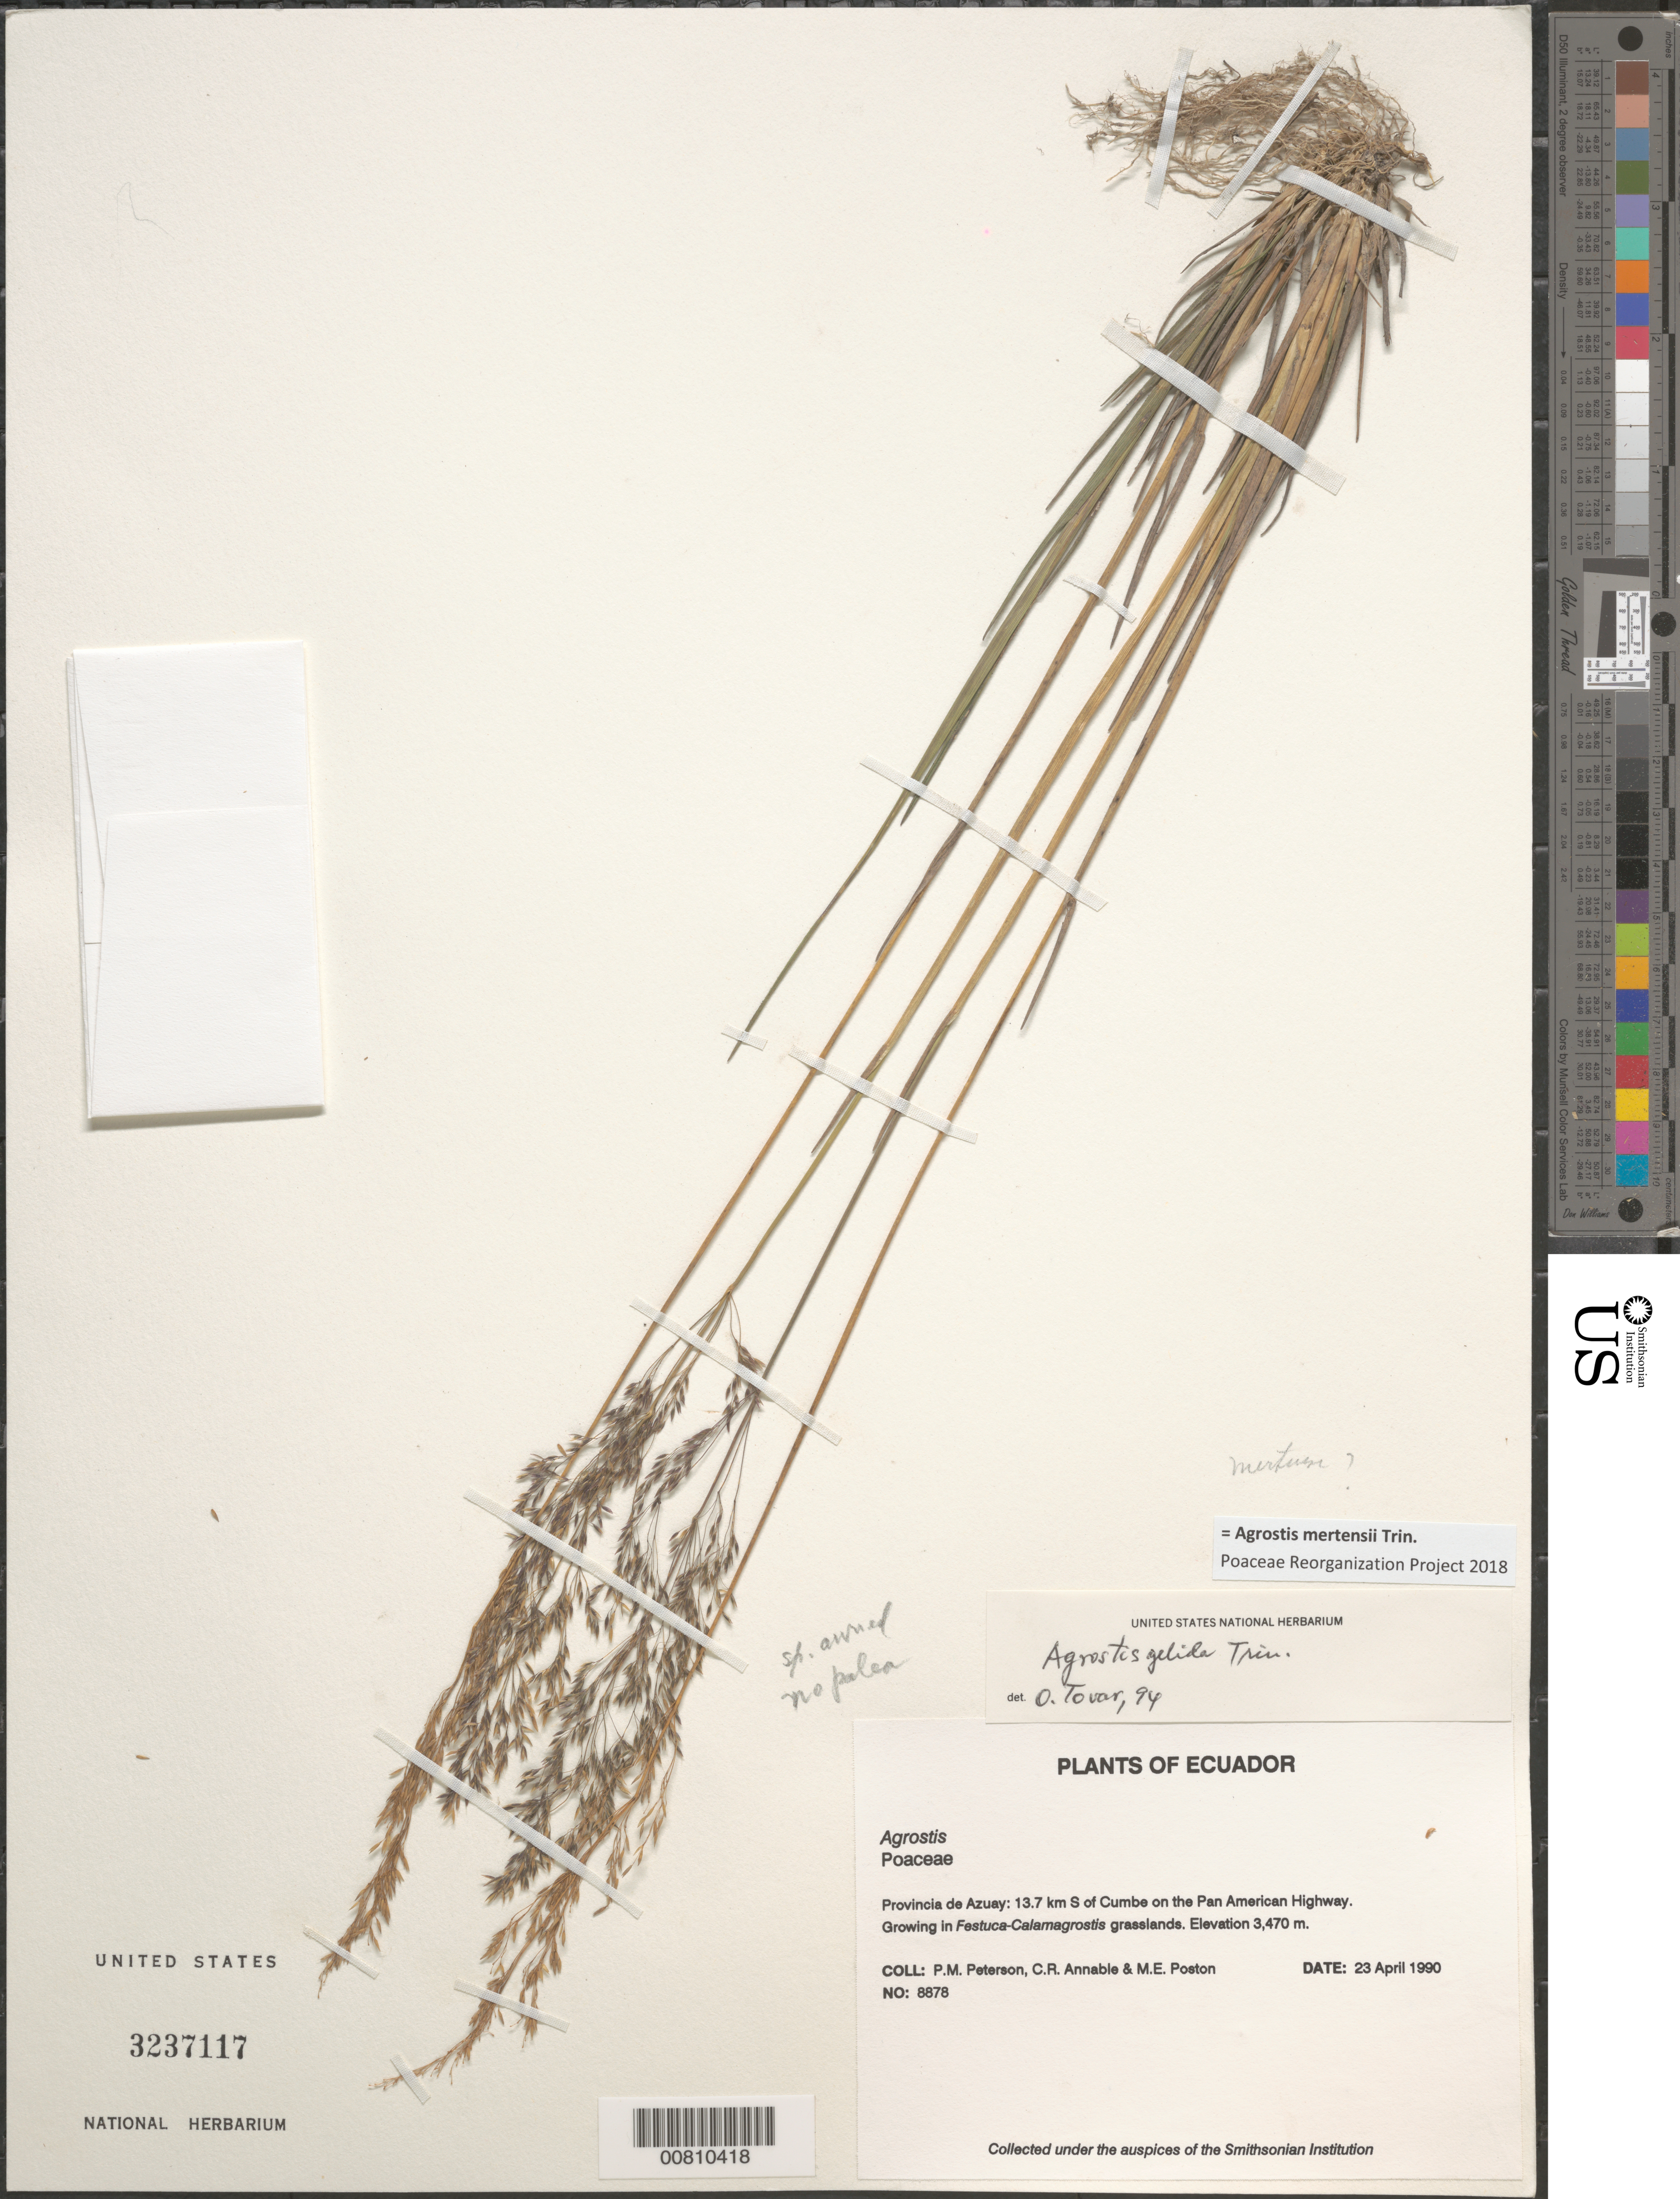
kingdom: Plantae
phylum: Tracheophyta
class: Liliopsida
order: Poales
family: Poaceae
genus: Agrostis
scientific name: Agrostis mertensii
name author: Trin.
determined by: Poaceae Reorganization Project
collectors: P. M. Peterson, C. R. Annable & M. Poston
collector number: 08878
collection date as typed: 23 Apr 1990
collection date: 1990-04-23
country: Ecuador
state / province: Azuay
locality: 13.7 km S of Cumbe on the Pan American Highway.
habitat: Growing in Festuca-Calamagrostis grasslands.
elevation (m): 3470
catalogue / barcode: US 3237117